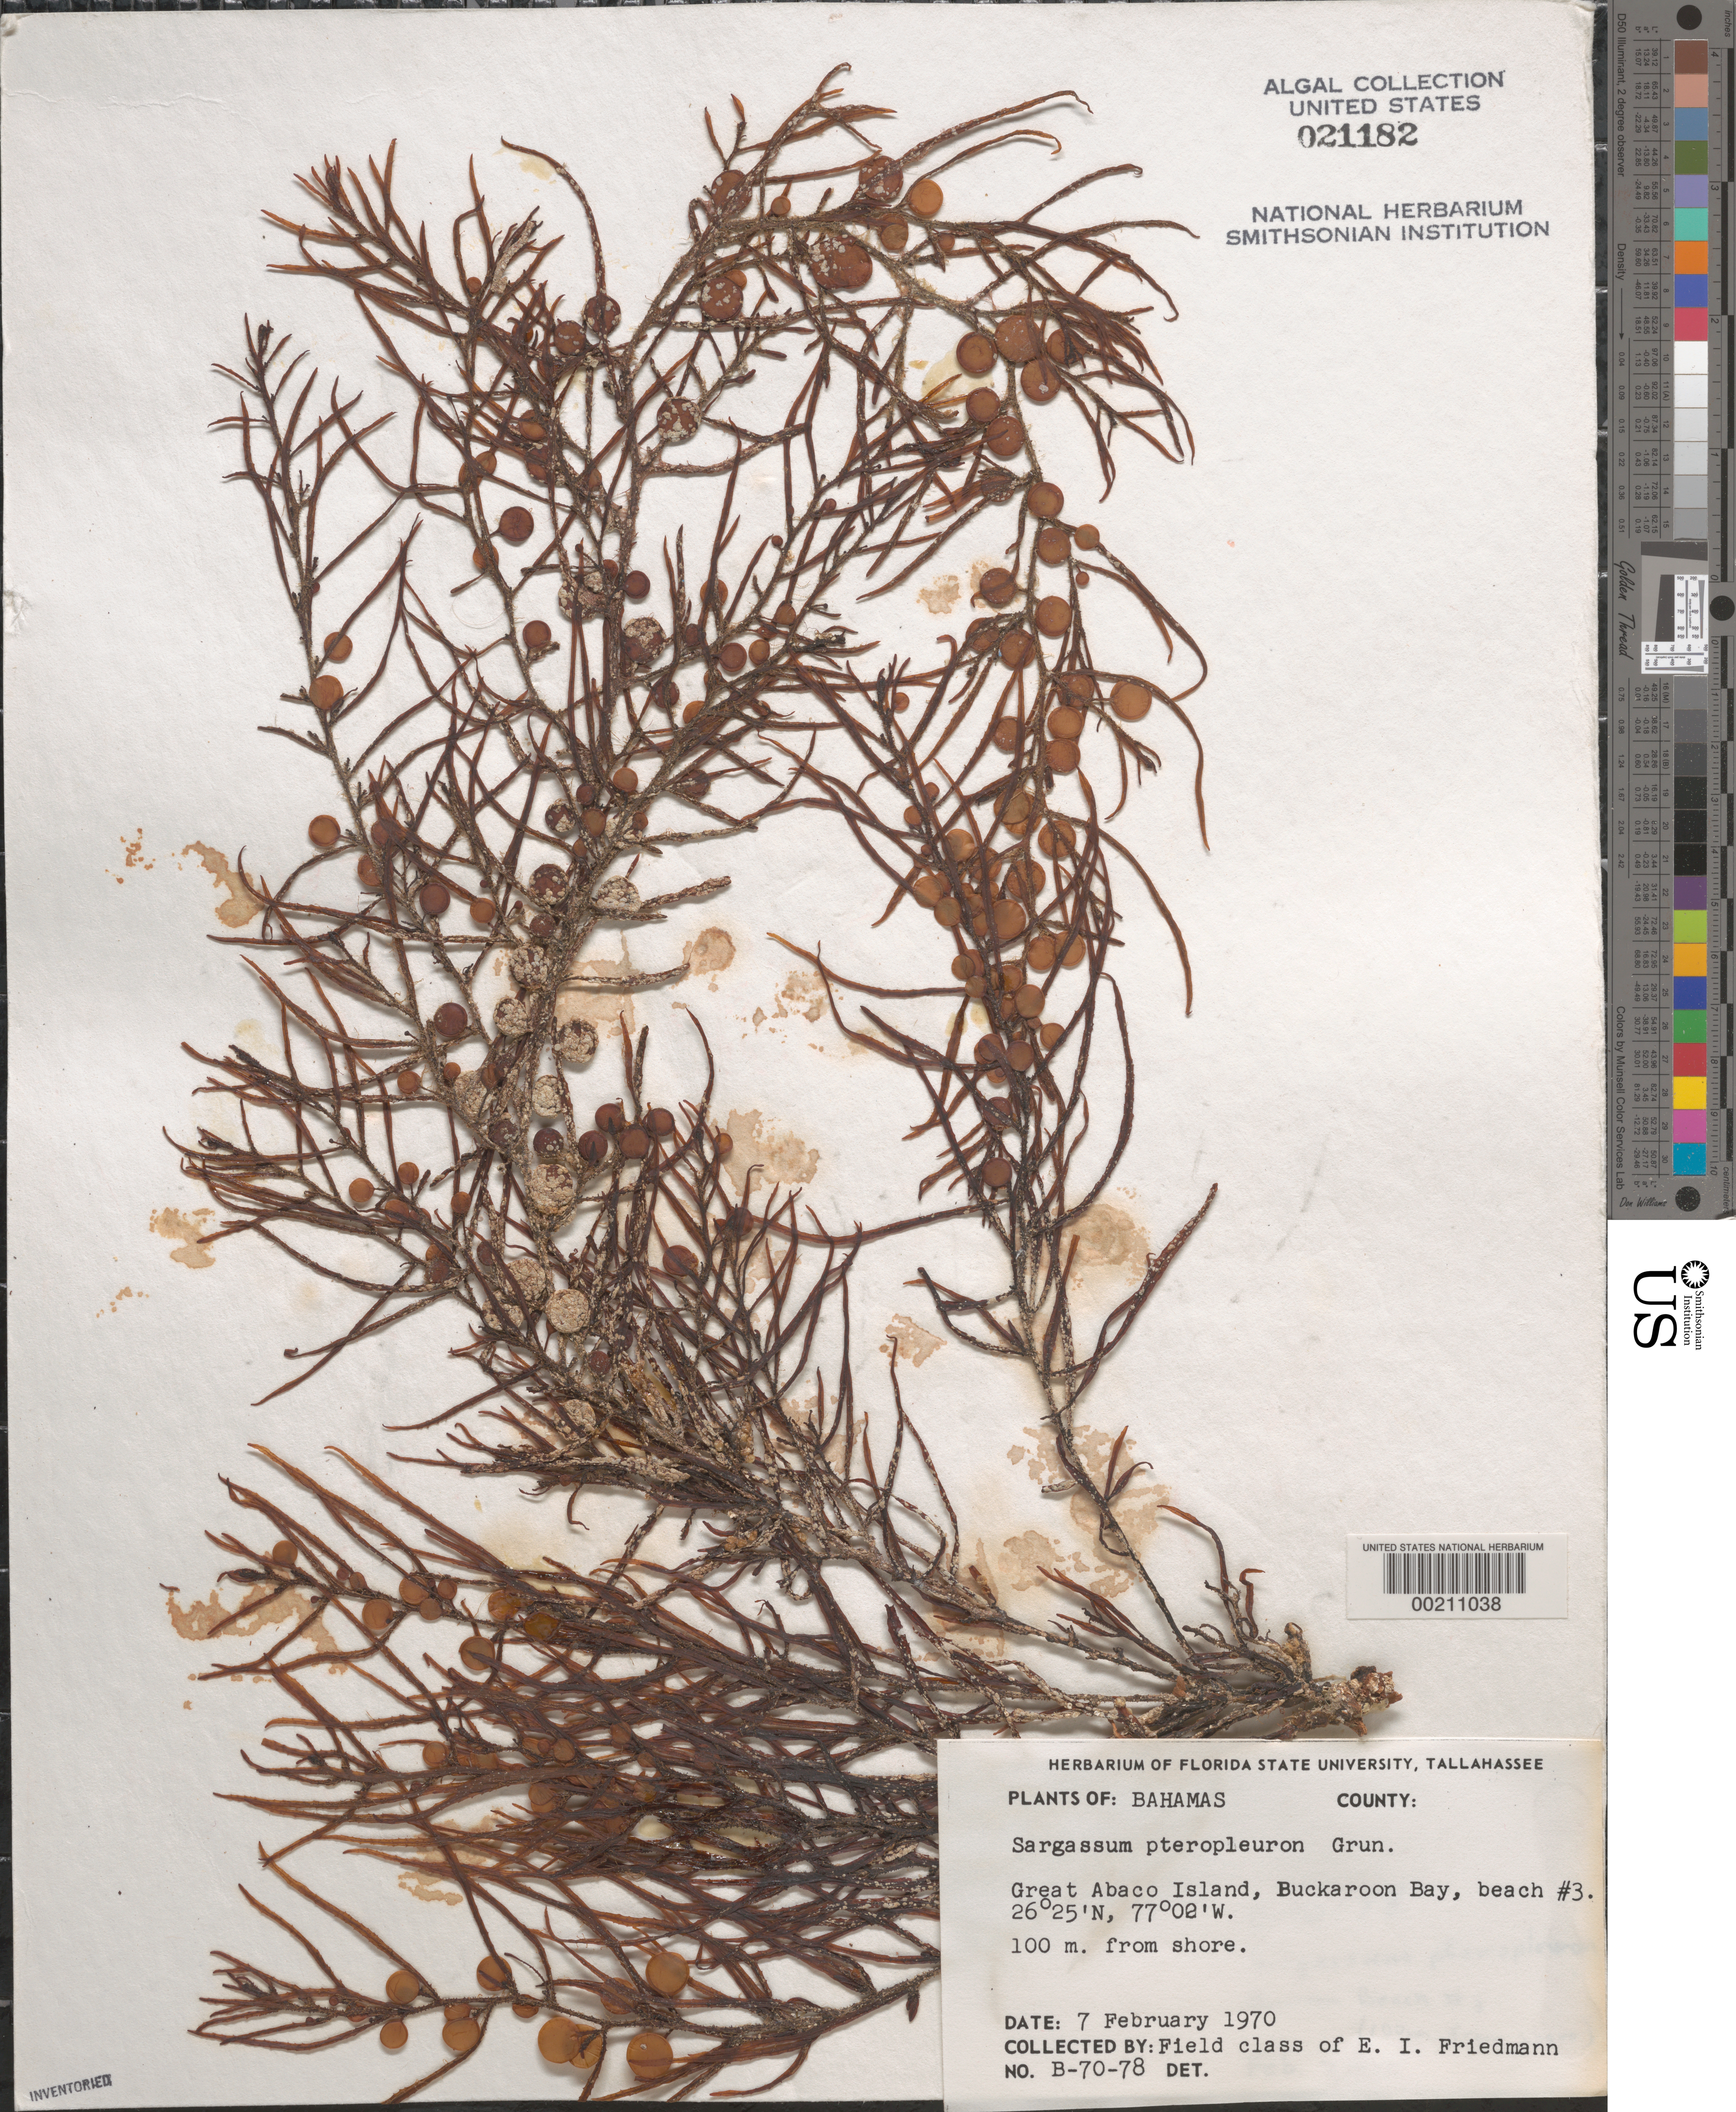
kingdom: Chromista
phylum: Ochrophyta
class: Phaeophyceae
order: Fucales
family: Sargassaceae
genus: Sargassum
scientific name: Sargassum pteropleuron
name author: Grunow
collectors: E. Friedmann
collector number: B-70-78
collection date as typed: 07 Feb 1970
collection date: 1970-02-07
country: Bahamas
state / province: Abaco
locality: Great abaco island, buckaroon bay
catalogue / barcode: US 21182